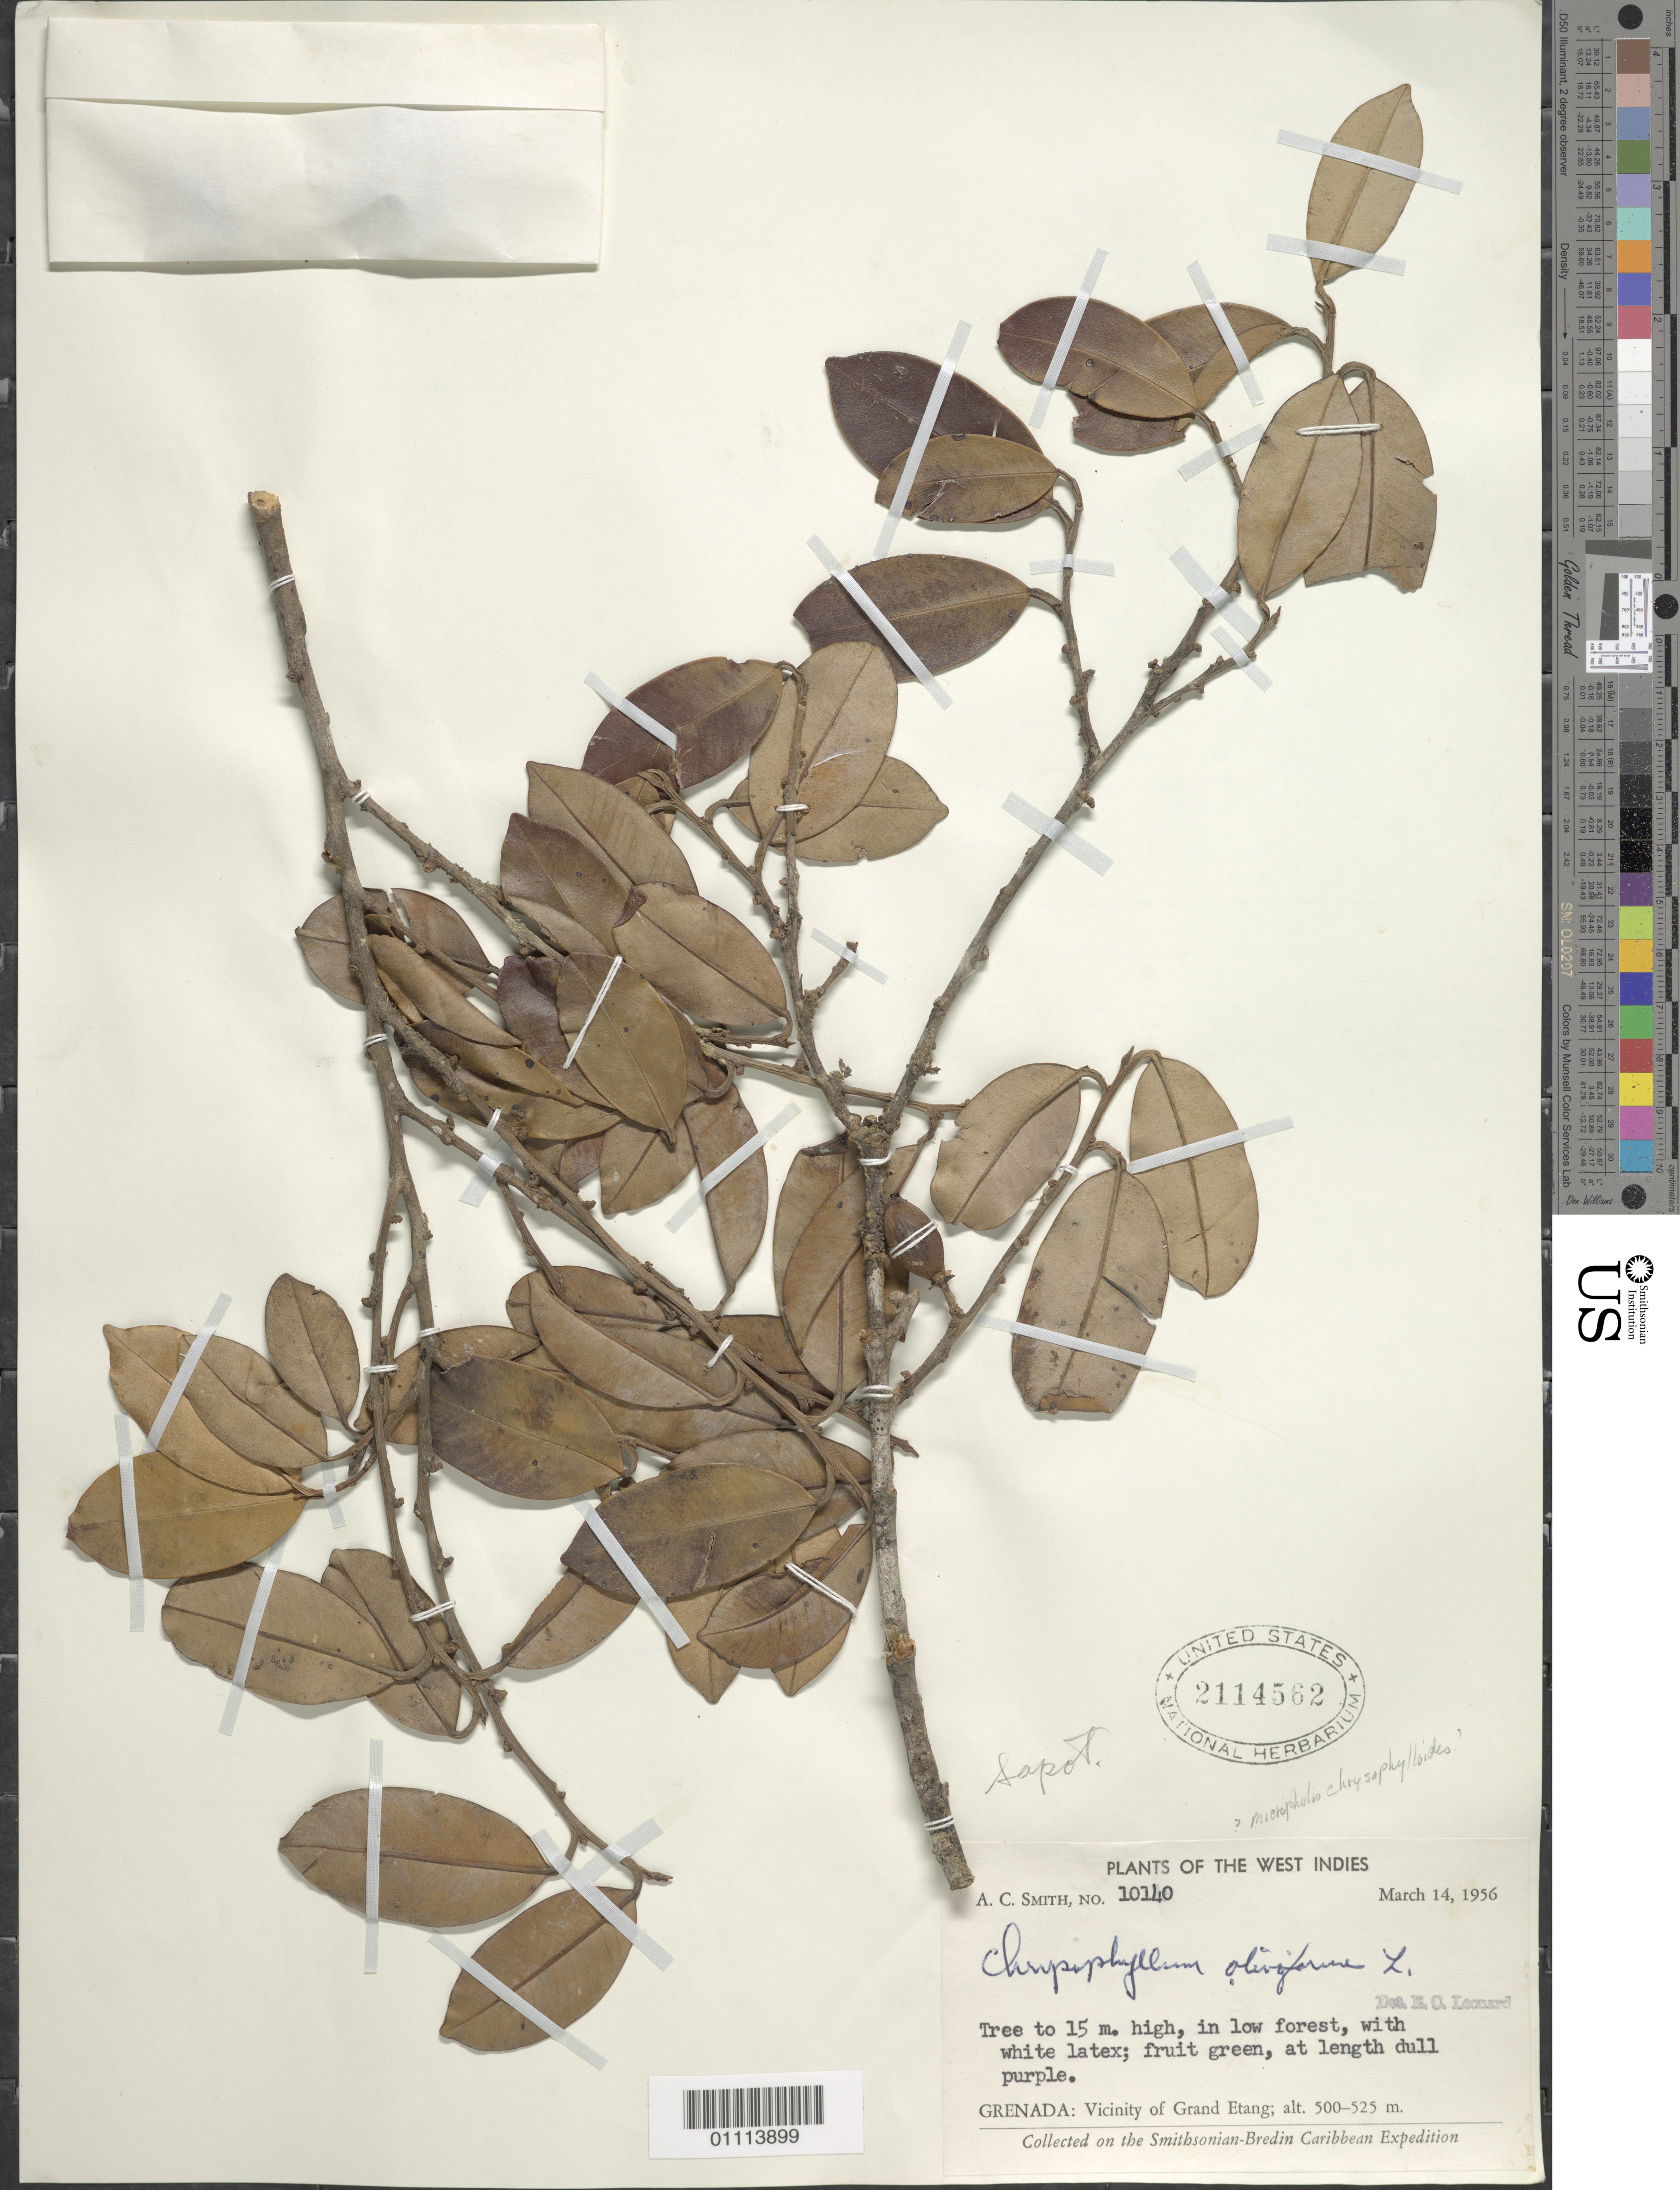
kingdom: Plantae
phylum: Tracheophyta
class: Magnoliopsida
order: Ericales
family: Sapotaceae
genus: Chrysophyllum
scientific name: Chrysophyllum oliviforme var. typicum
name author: Cronq.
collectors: A. C. Smith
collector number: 10140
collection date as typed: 14 Mar 1956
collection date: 1956-03-14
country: Grenada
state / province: Saint Andrew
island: Grenada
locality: Vicinity of Grand Etang, in low forest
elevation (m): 500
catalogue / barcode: US 2114562